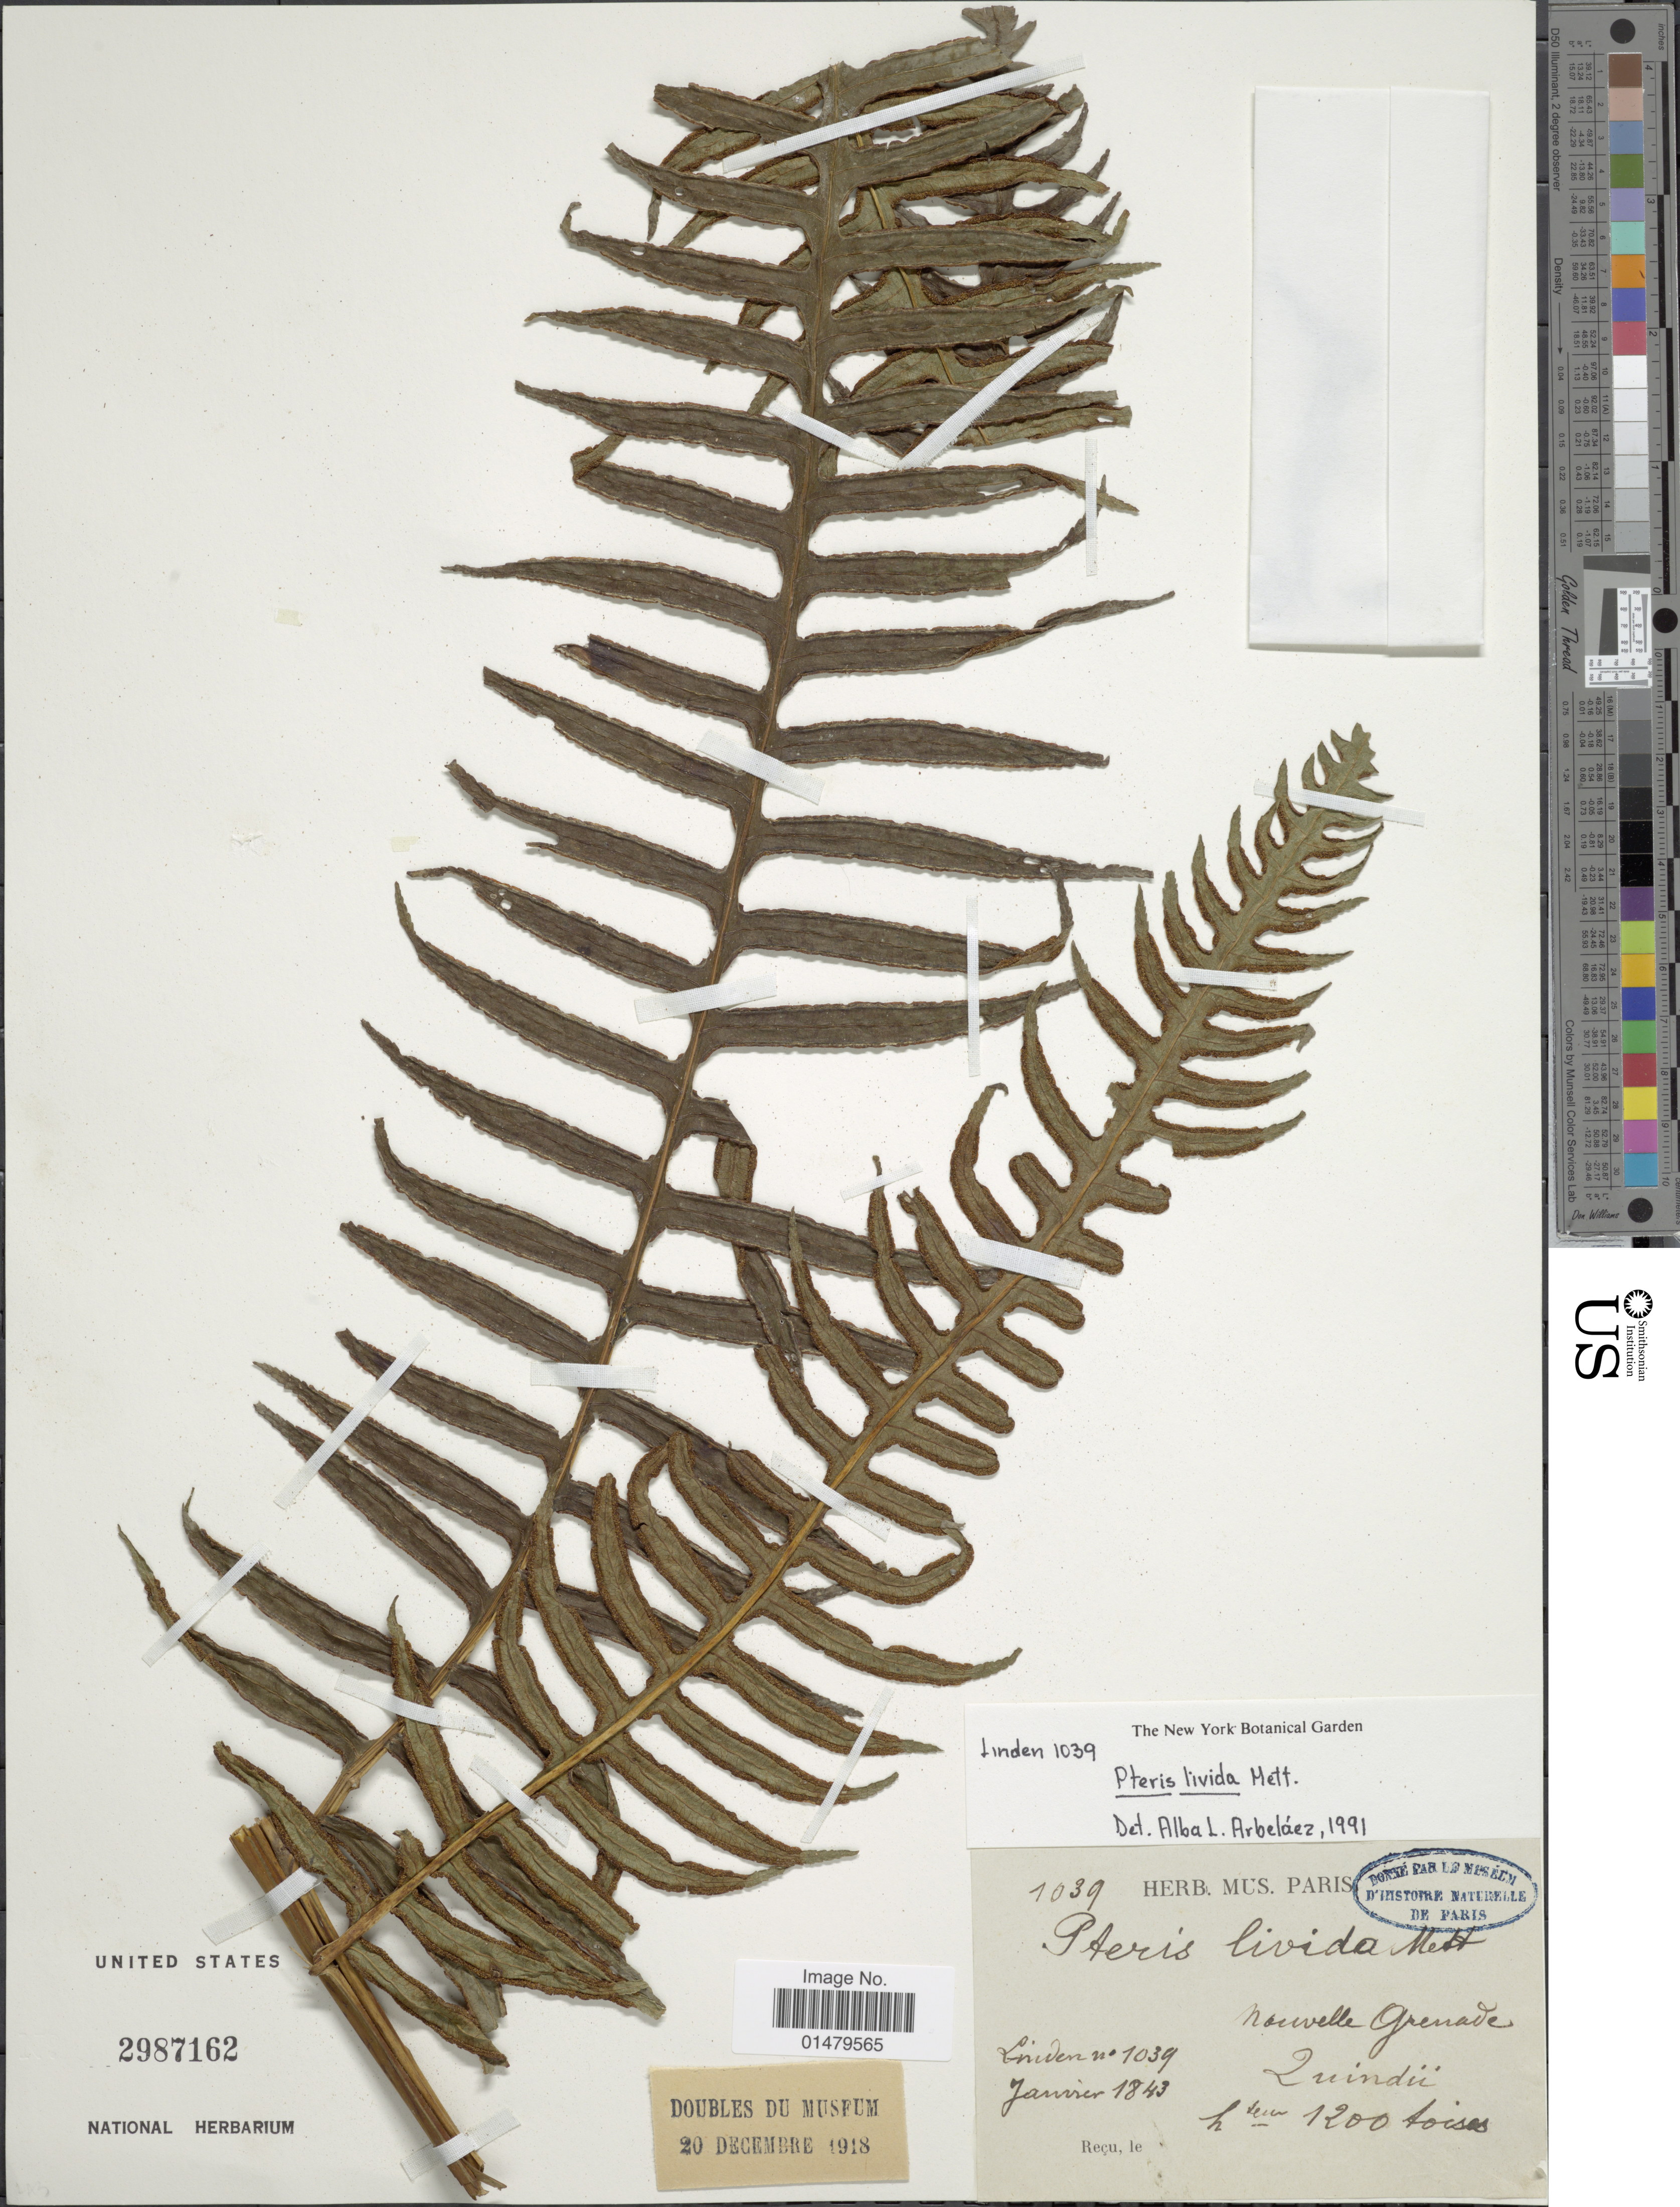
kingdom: Plantae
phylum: Tracheophyta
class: Polypodiopsida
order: Polypodiales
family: Pteridaceae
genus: Pteris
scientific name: Pteris livida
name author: Mett. in Triana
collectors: -- Linden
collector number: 1039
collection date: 1843-01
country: Colombia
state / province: Quindío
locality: Nouvelle Grenade. Zuindii.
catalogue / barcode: US 2987162